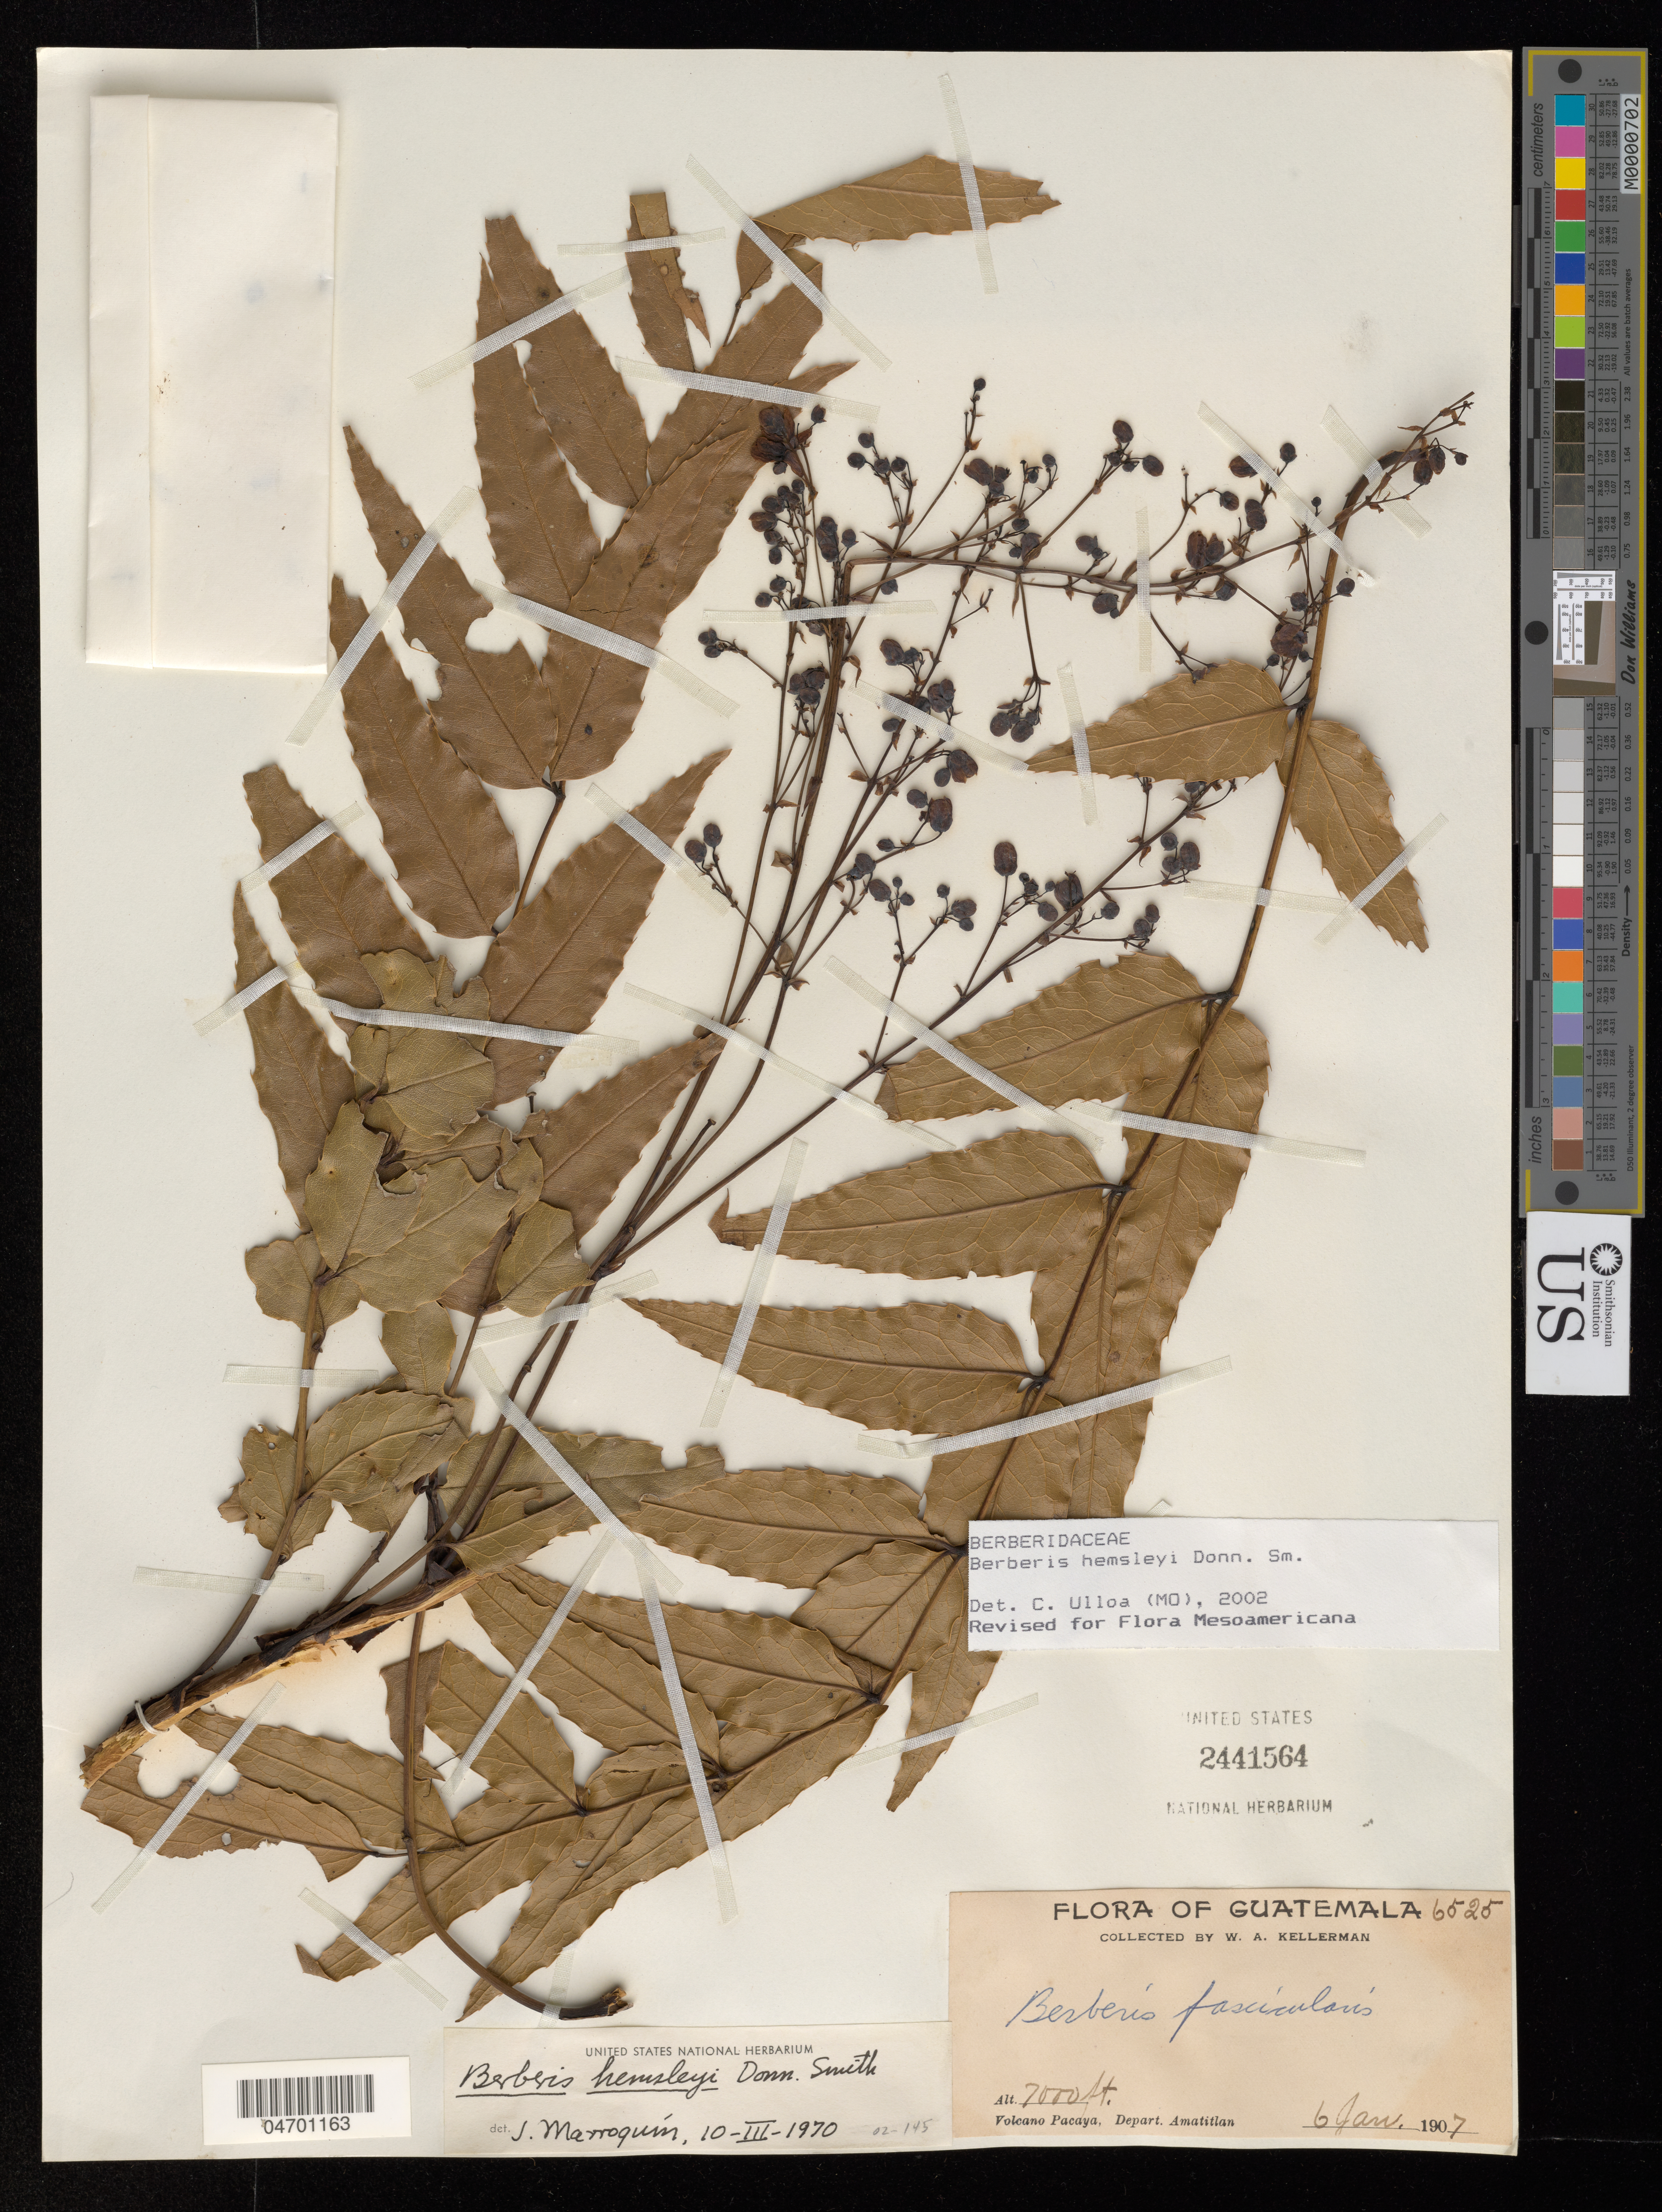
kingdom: Plantae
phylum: Tracheophyta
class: Magnoliopsida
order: Ranunculales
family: Berberidaceae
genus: Berberis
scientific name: Berberis hemsleyi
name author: Donn. Sm.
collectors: W. Kellerman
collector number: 6525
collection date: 1907-01-06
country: Guatemala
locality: Volcano Pacaya, Depart. Amatitlan.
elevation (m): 2134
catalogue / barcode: US 2441564